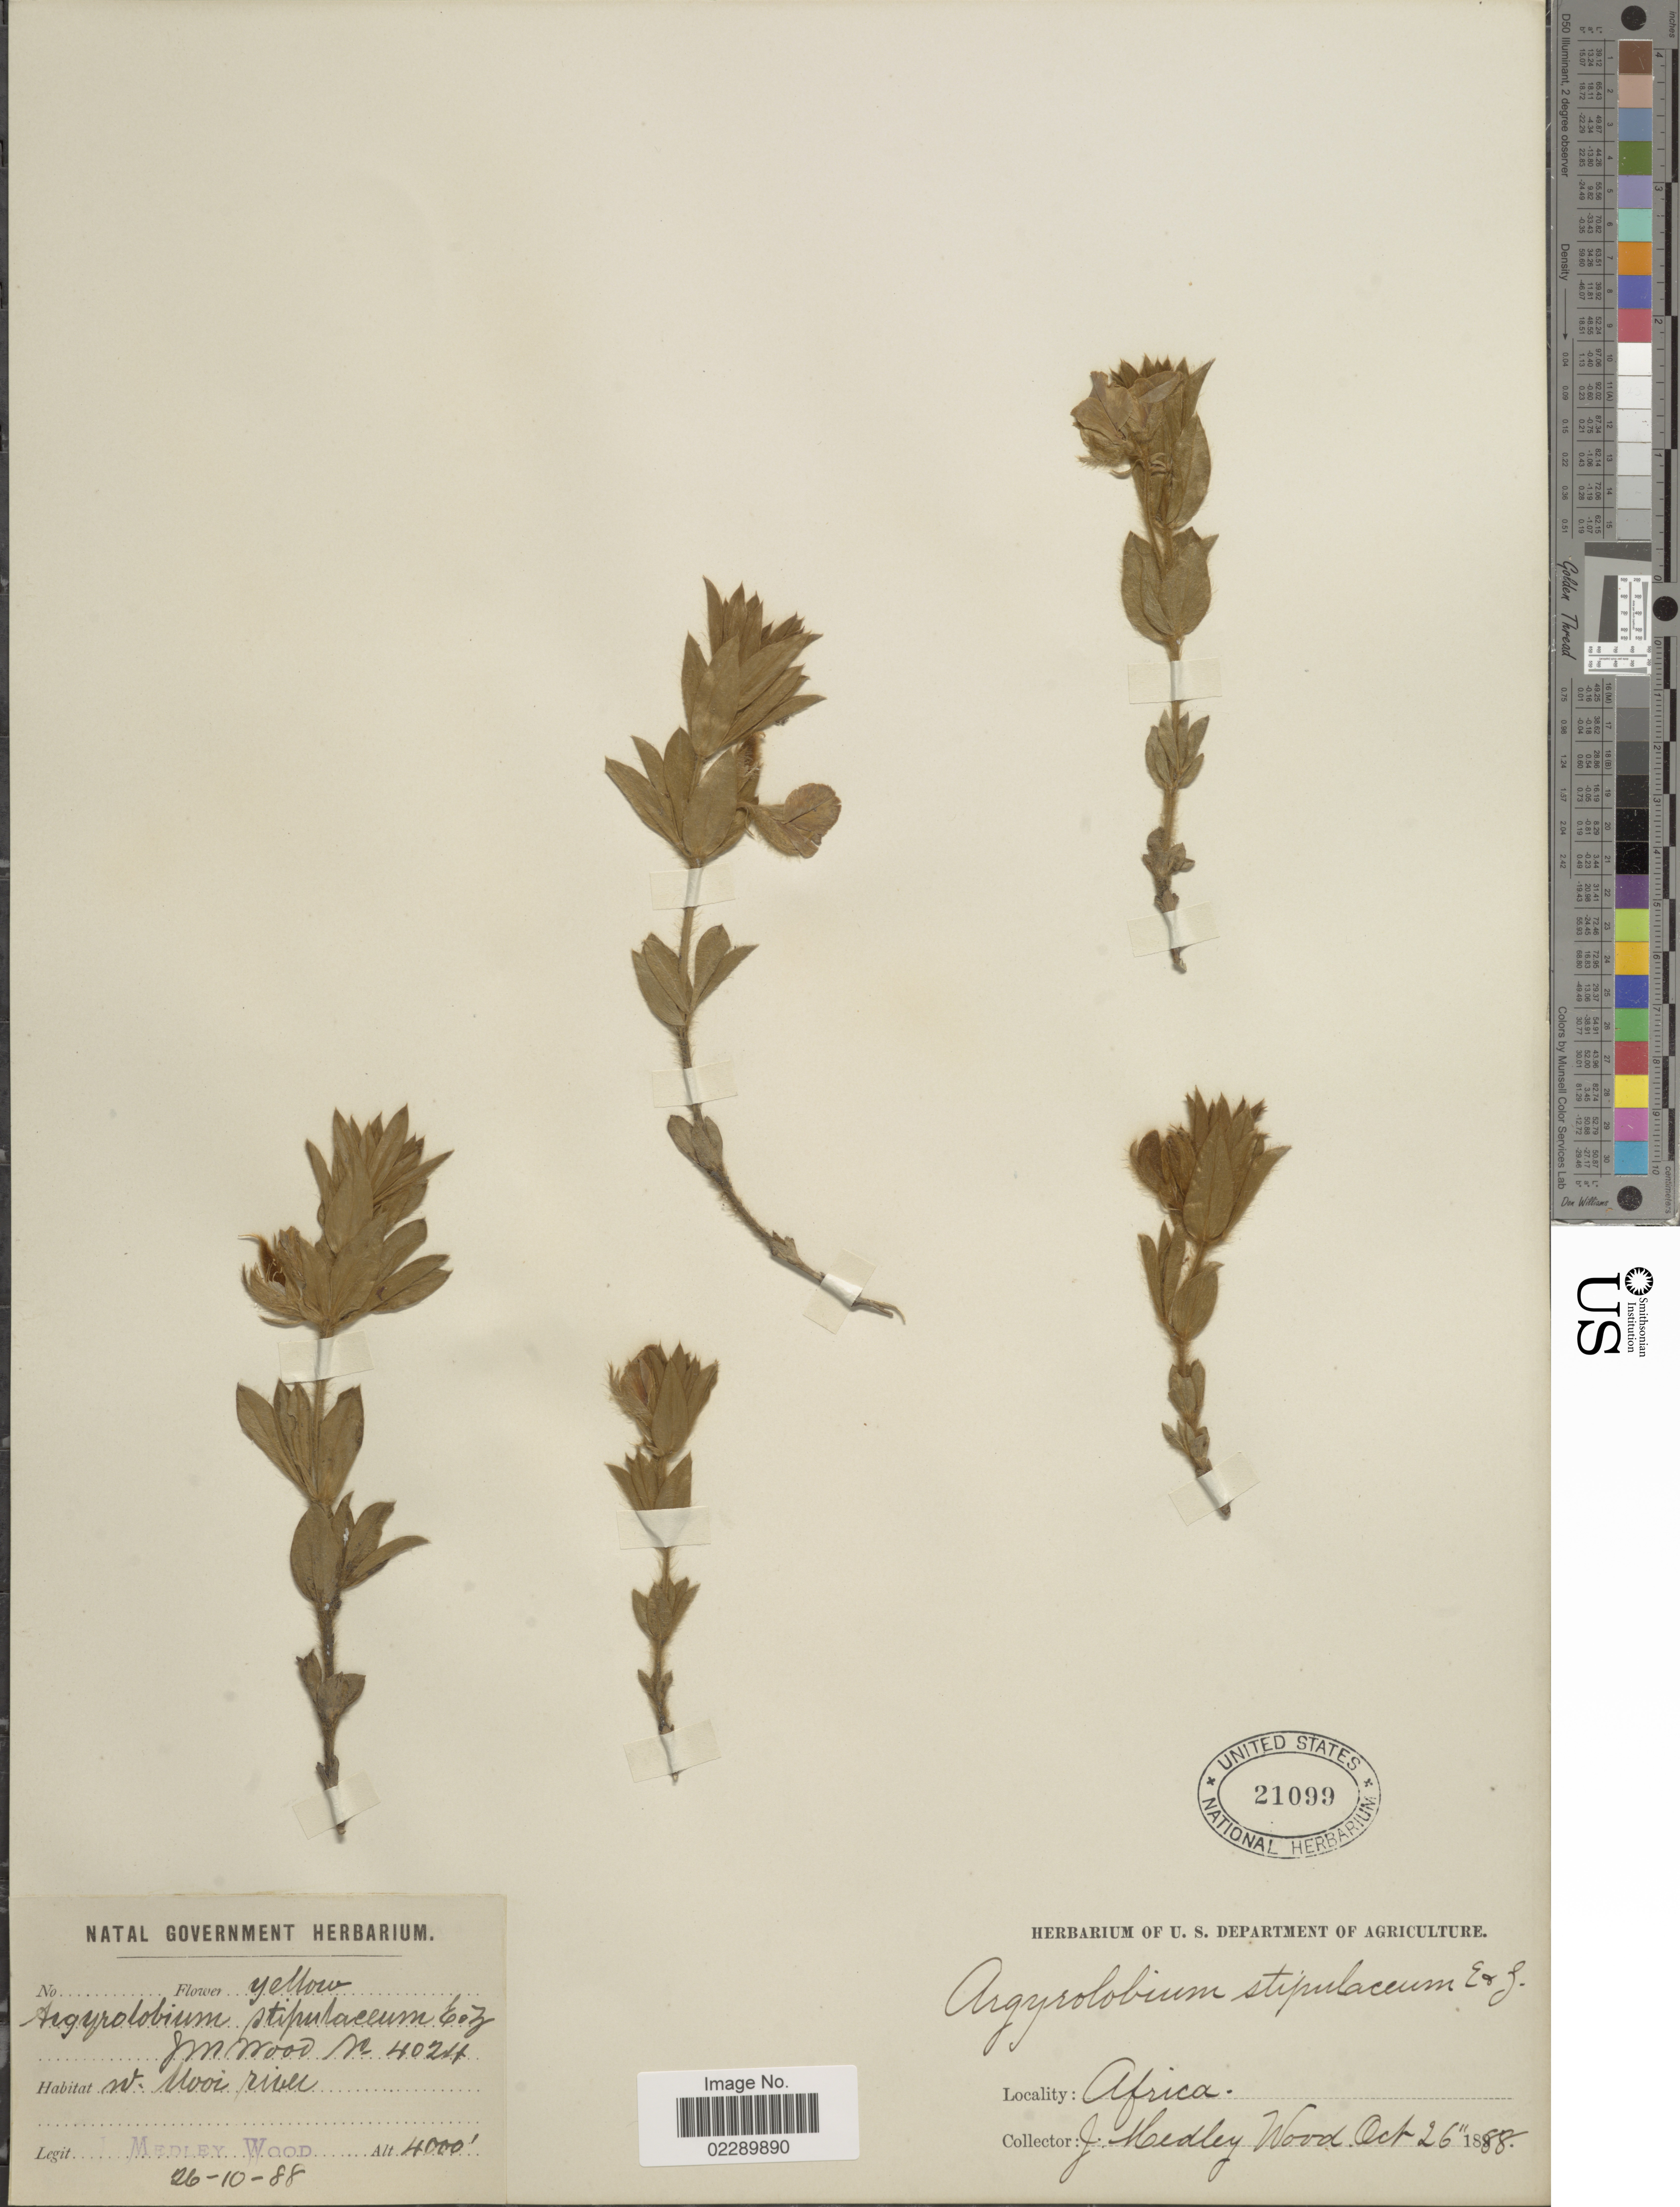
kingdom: Plantae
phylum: Tracheophyta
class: Magnoliopsida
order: Fabales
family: Fabaceae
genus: Argyrolobium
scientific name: Argyrolobium stipulaceum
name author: Eckl. & Zeyh.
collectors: J. Medley Wood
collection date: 1888-10-26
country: South Africa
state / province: KwaZulu-Natal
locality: Mooiriver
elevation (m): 1219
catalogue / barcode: US 21099